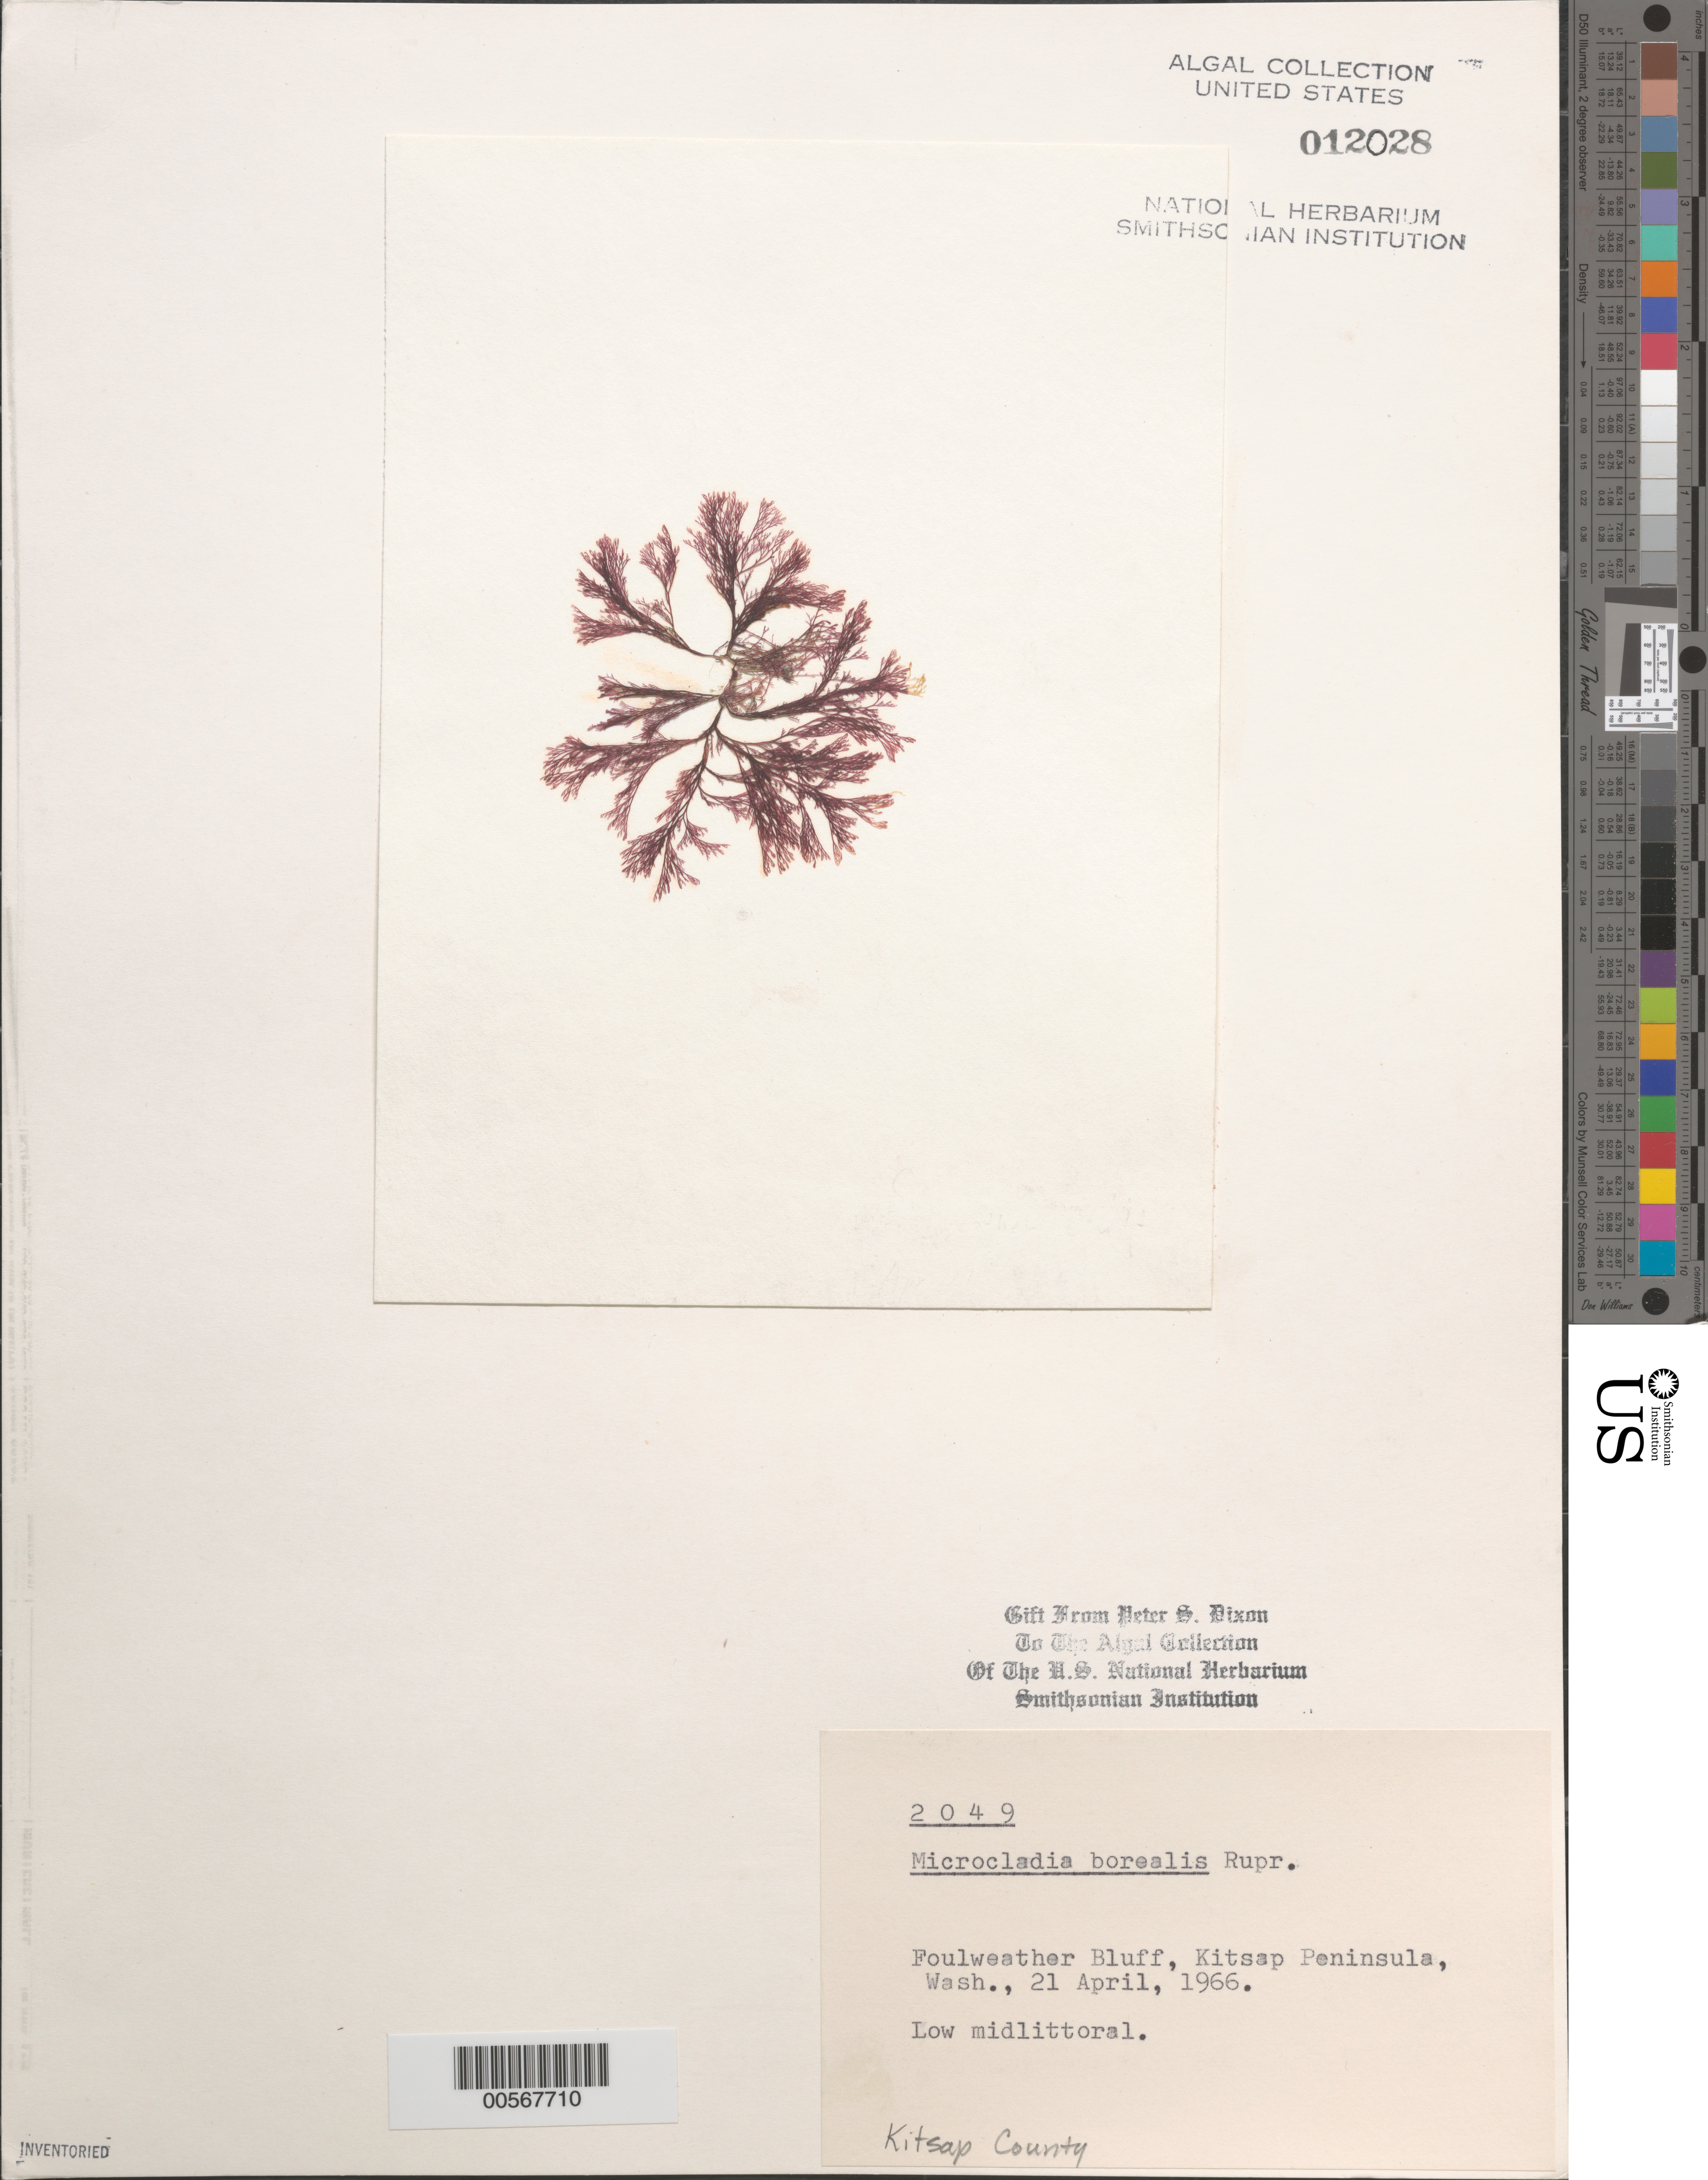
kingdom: Plantae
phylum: Rhodophyta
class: Florideophyceae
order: Ceramiales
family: Ceramiaceae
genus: Microcladia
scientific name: Microcladia borealis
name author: Rupr.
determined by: Dixon, P. S.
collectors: P. S. Dixon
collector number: PSD 2049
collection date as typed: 21 Apr 1966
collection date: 1966-04-21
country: United States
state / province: Washington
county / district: Kitsap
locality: Foulweather Bluff, Kitsap Peninsula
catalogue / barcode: US 12028